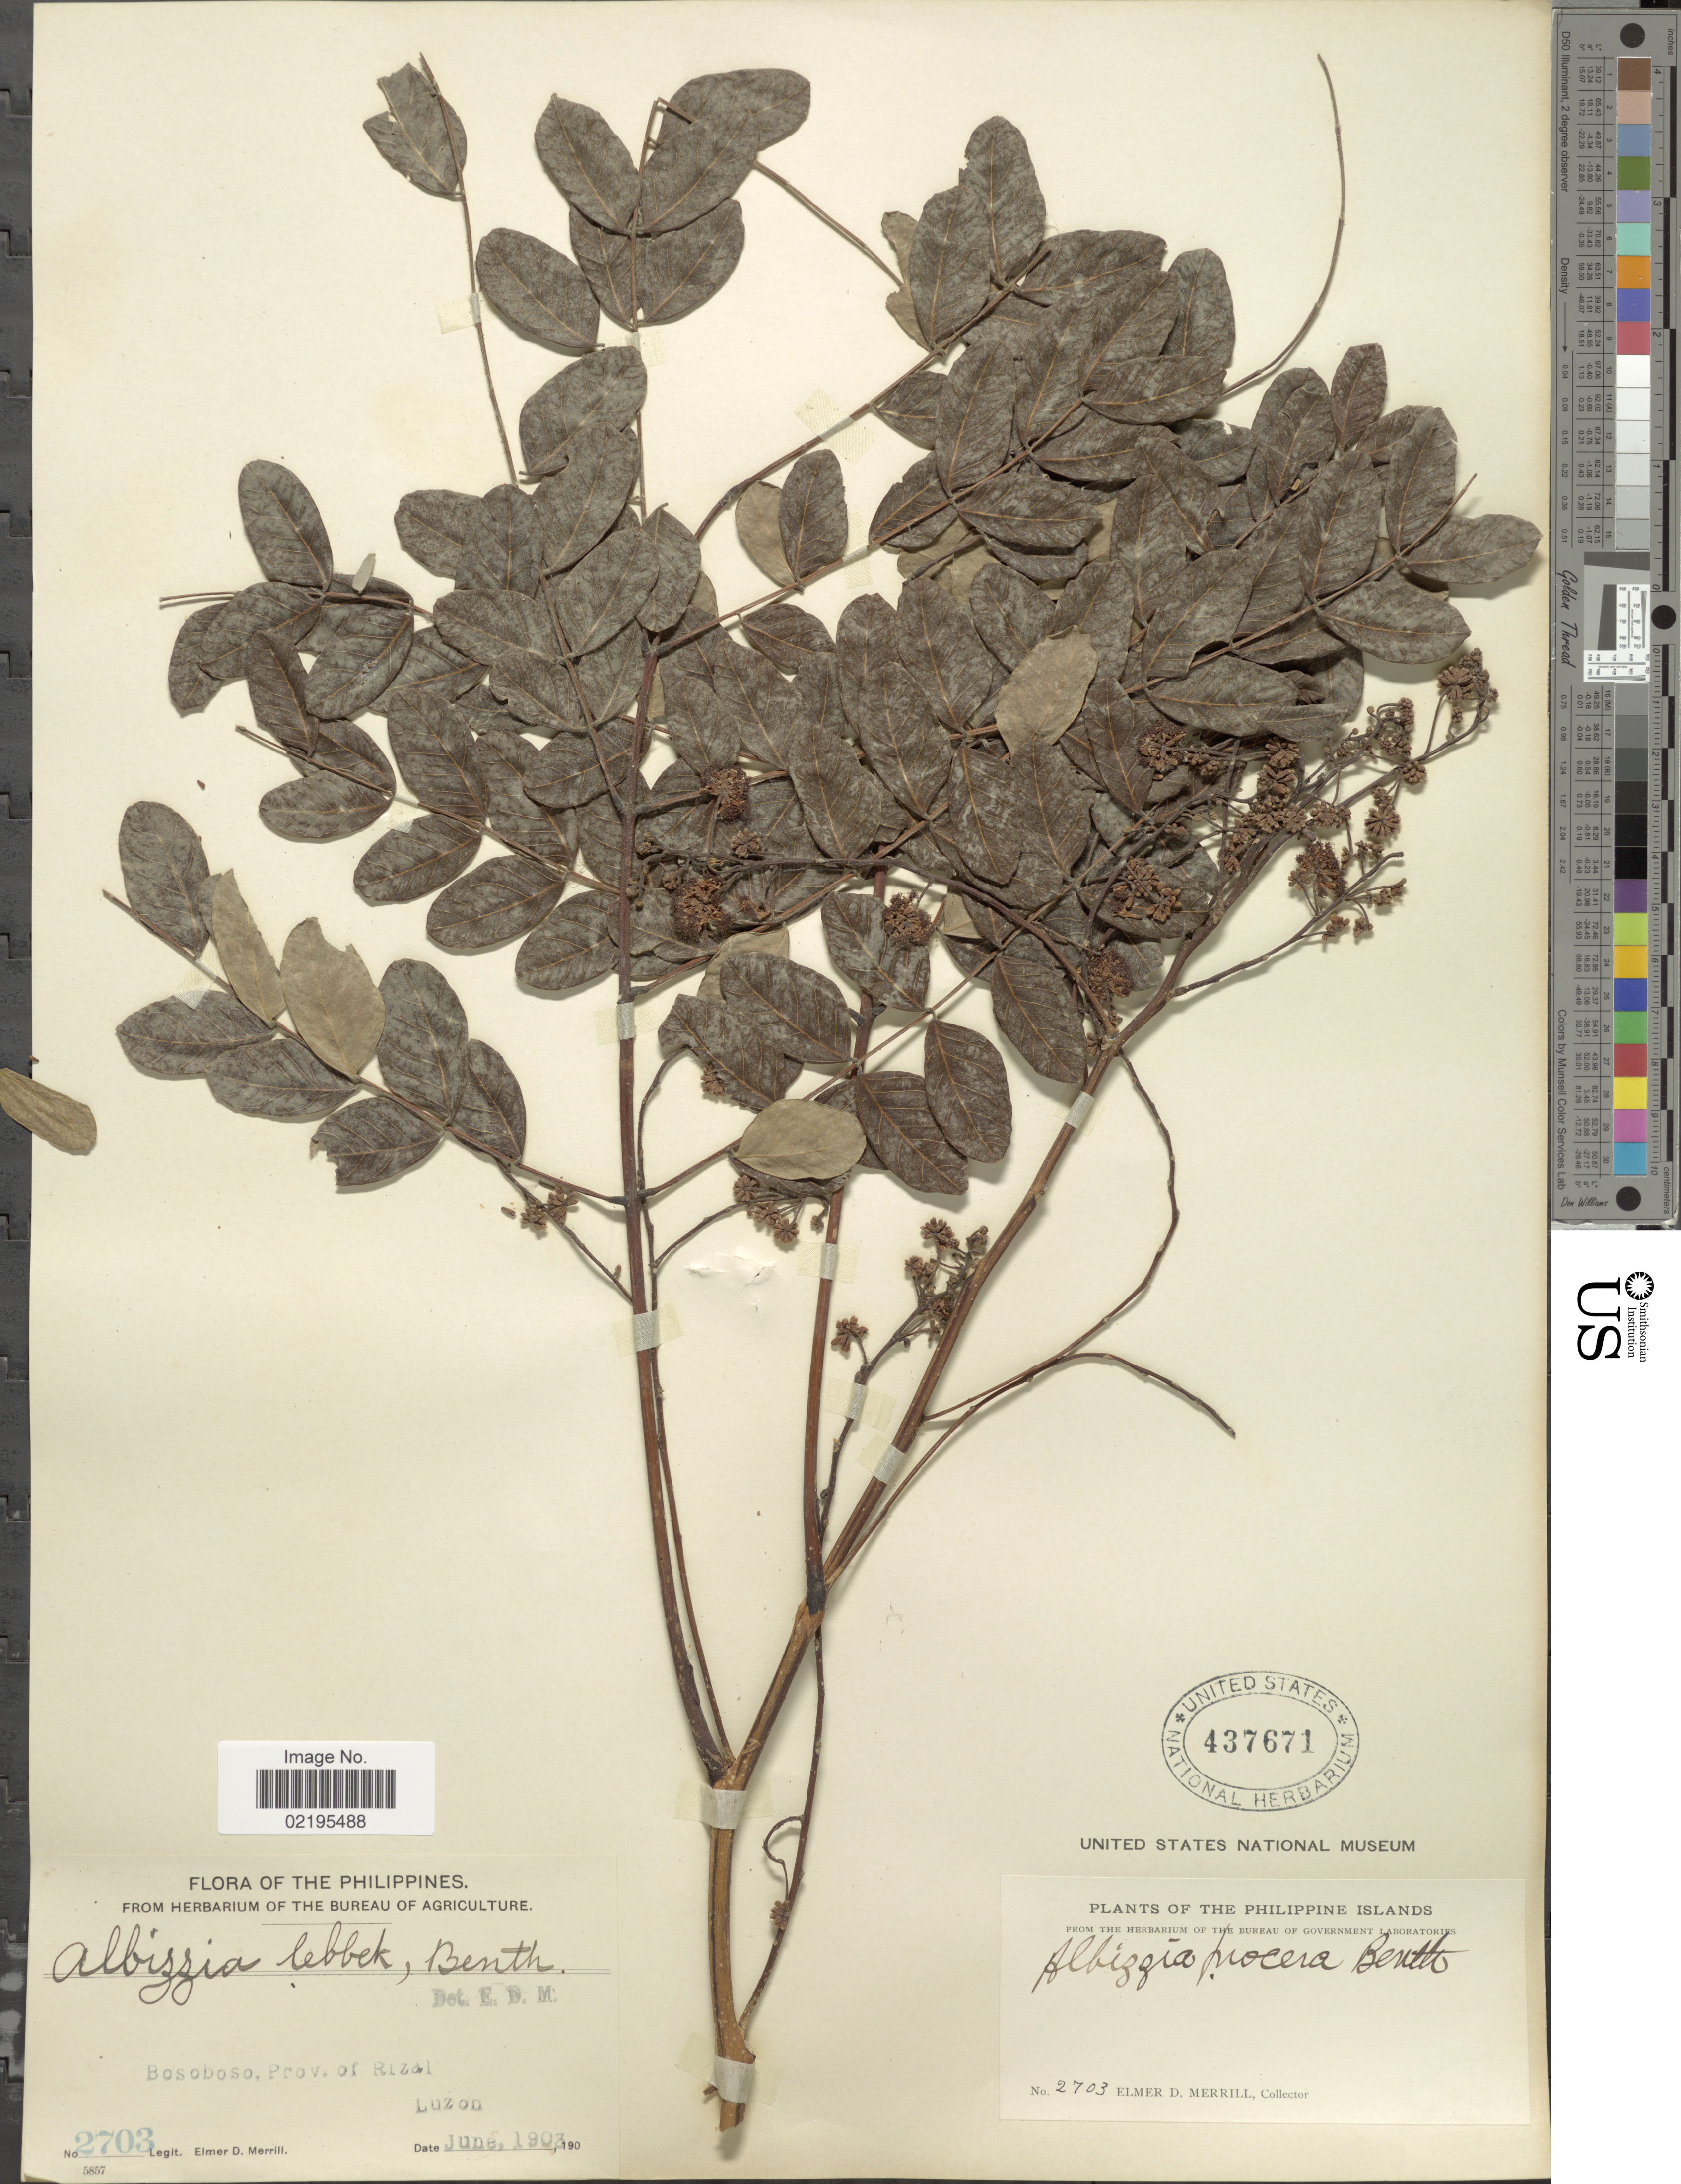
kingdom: Plantae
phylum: Tracheophyta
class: Magnoliopsida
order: Fabales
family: Fabaceae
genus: Albizia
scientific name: Albizia procera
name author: (Roxb.) Benth.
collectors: E. D. Merrill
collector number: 2703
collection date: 1903-06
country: Philippines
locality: Bosoboso, Prov. of Rizal, Luzon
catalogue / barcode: US 437671